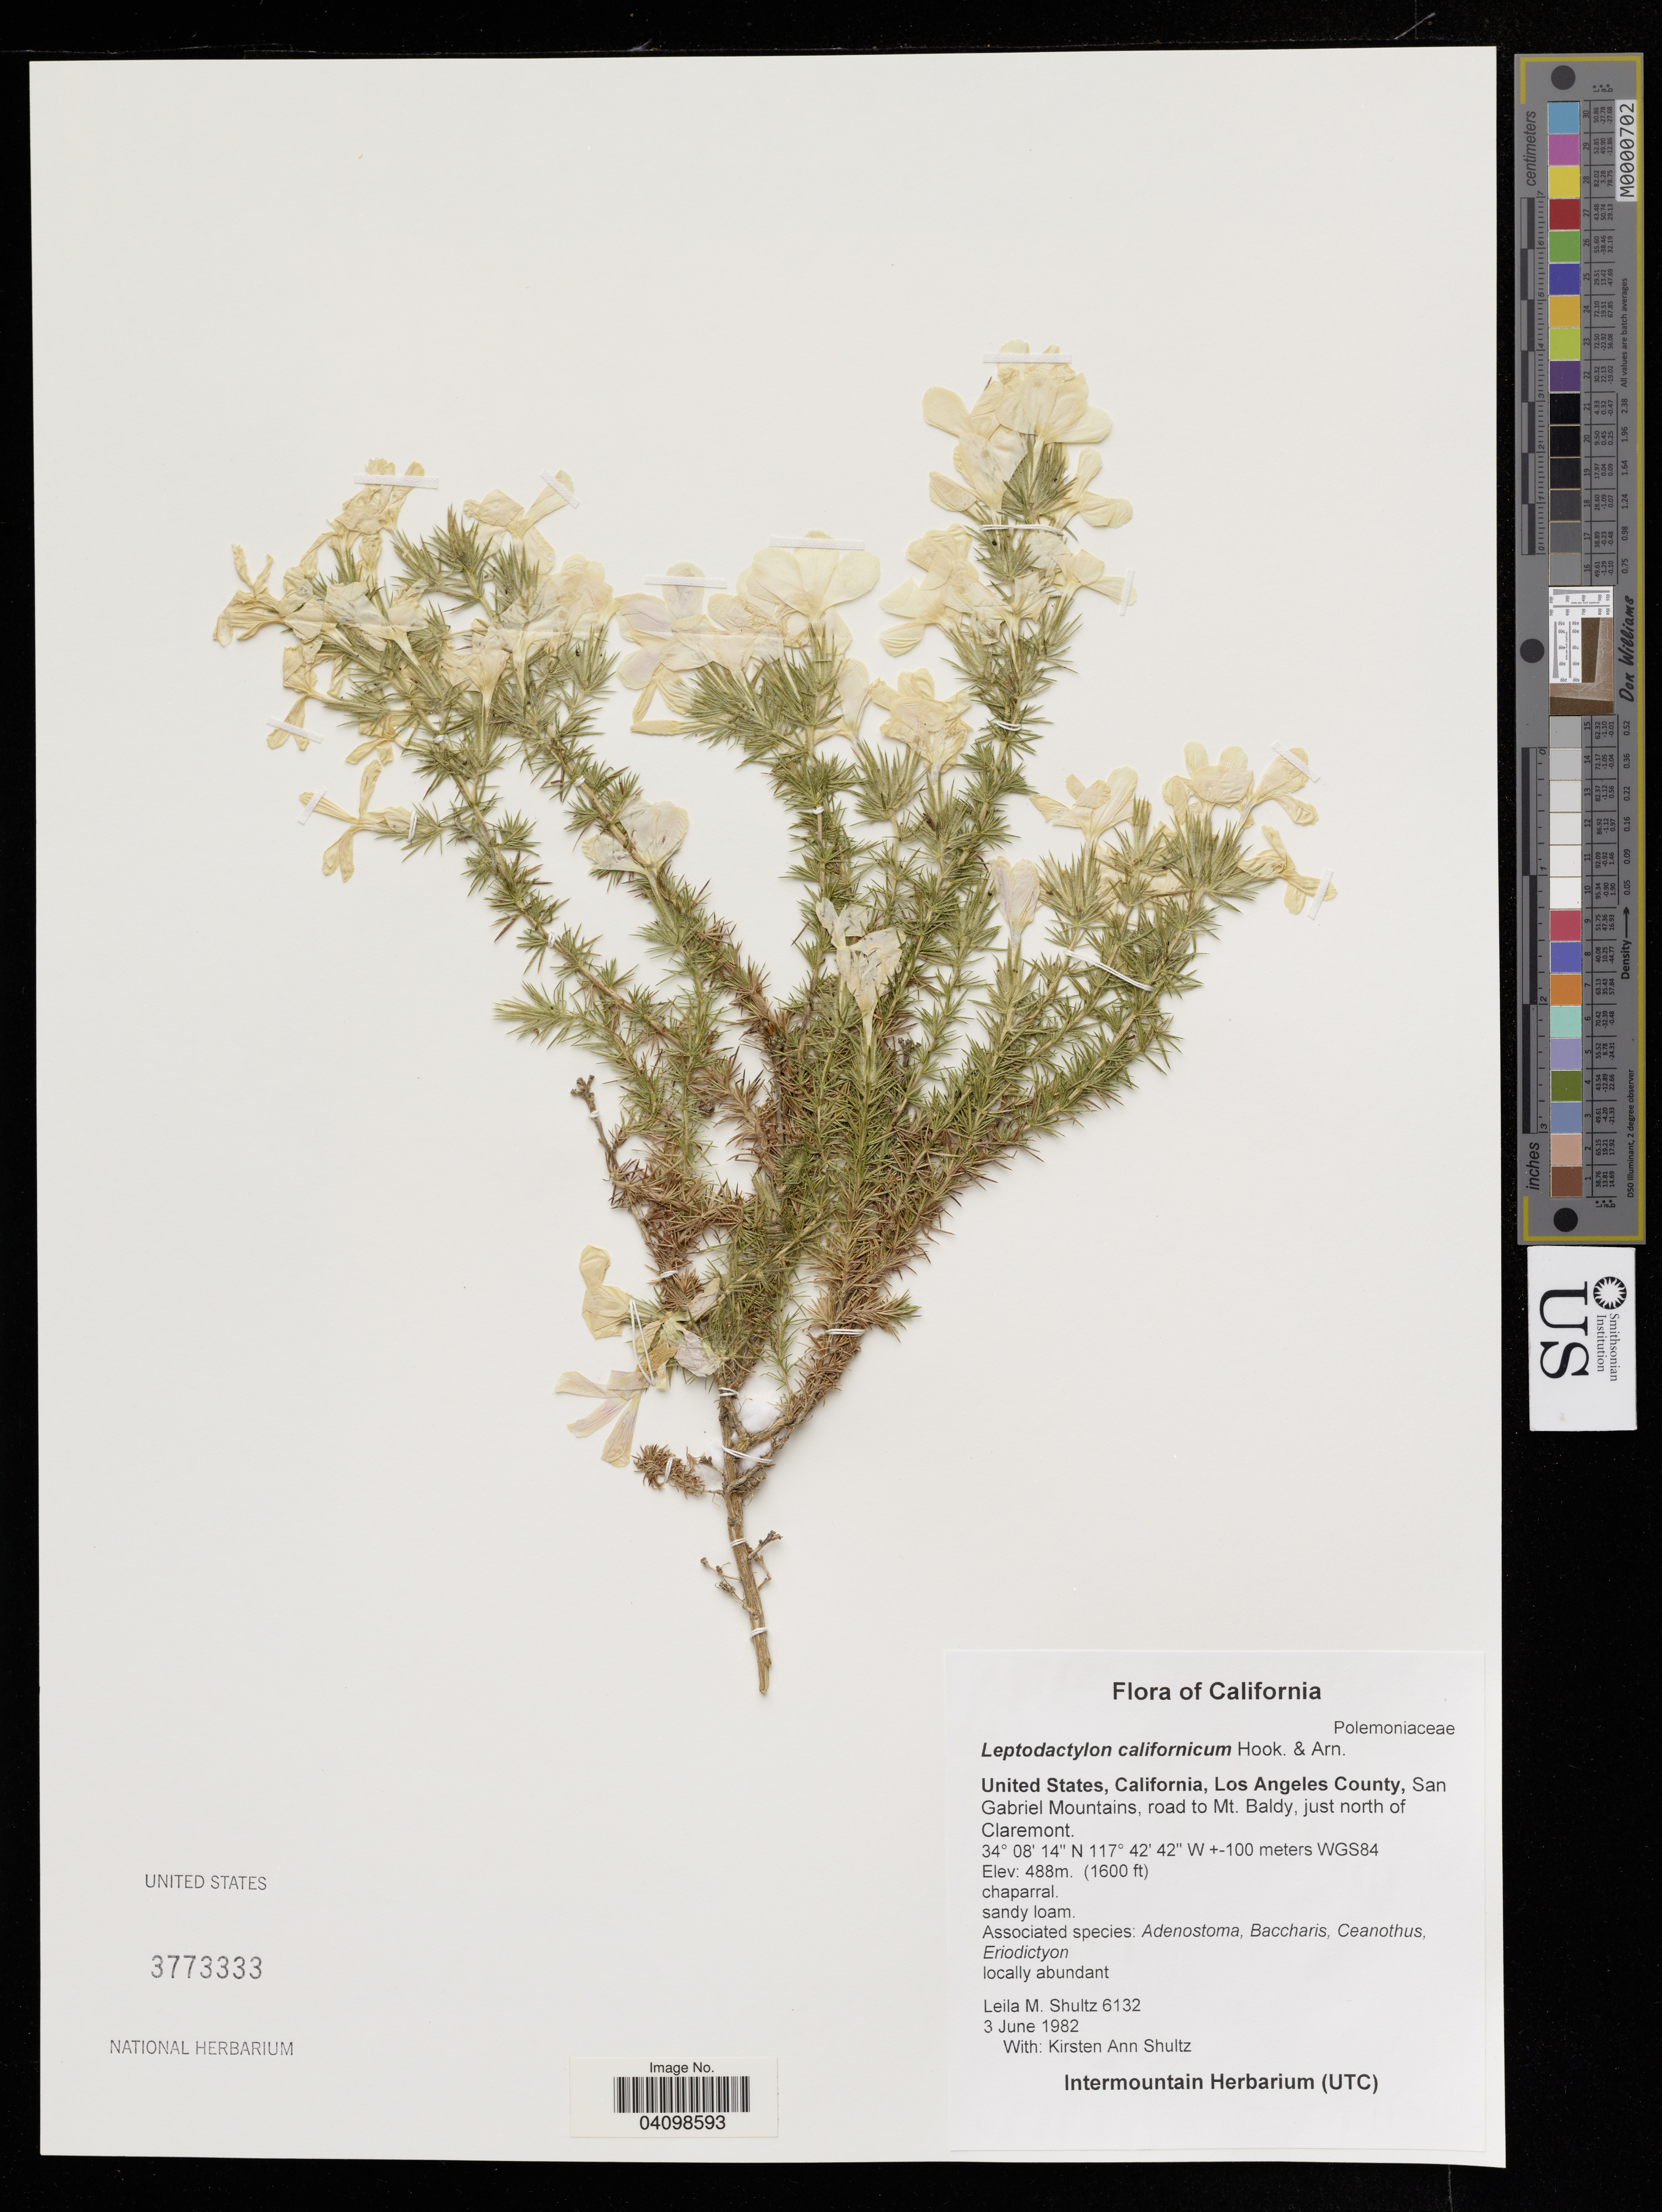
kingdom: Plantae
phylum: Tracheophyta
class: Magnoliopsida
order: Ericales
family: Polemoniaceae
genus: Leptodactylon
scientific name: Leptodactylon californicum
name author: Hook. & Arn.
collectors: L. Shultz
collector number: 6132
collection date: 1982-06-03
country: United States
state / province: California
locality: Los Angeles County, San Gabriel Mountains, road to Mt. Baldy, just north of Claremont. +-100 meters WGS84.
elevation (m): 488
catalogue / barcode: US 3773333